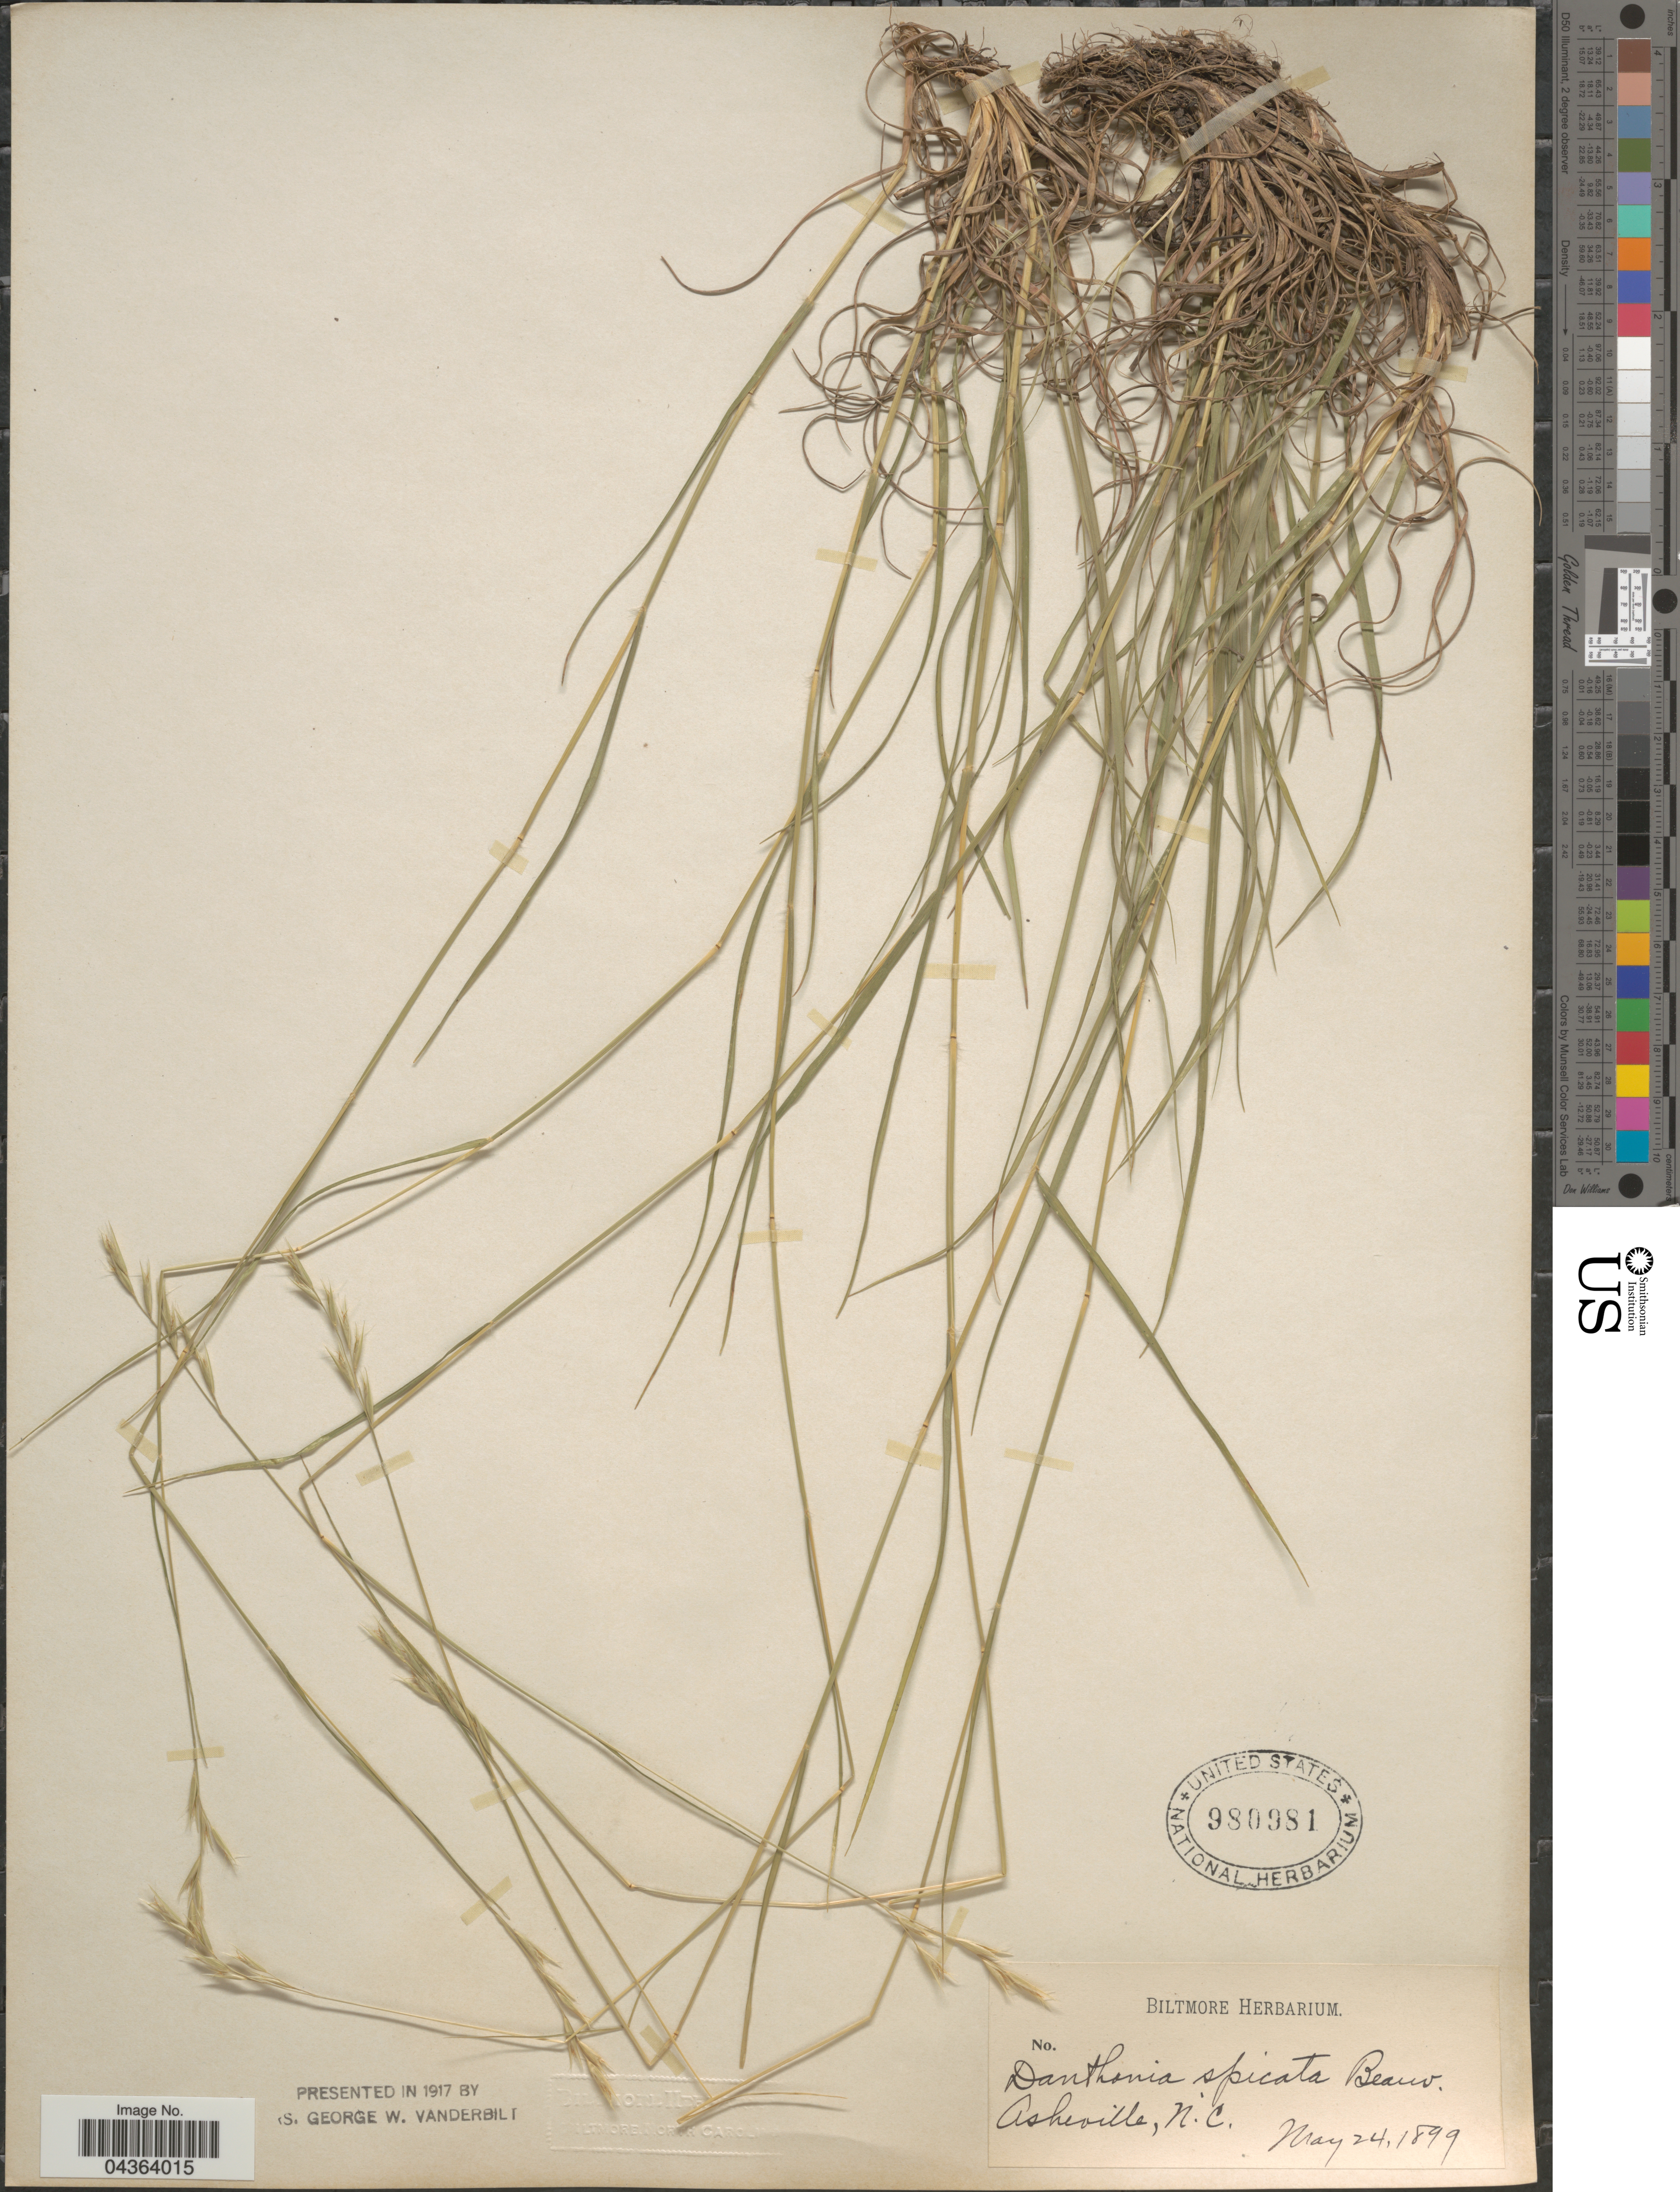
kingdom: Plantae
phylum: Tracheophyta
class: Liliopsida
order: Poales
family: Poaceae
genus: Danthonia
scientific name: Danthonia spicata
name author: (L.) P. Beauv. ex Roem. & Schult.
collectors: ex herb. Biltmore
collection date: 1899-05-24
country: United States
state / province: North Carolina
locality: Asheville.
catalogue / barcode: US 980981